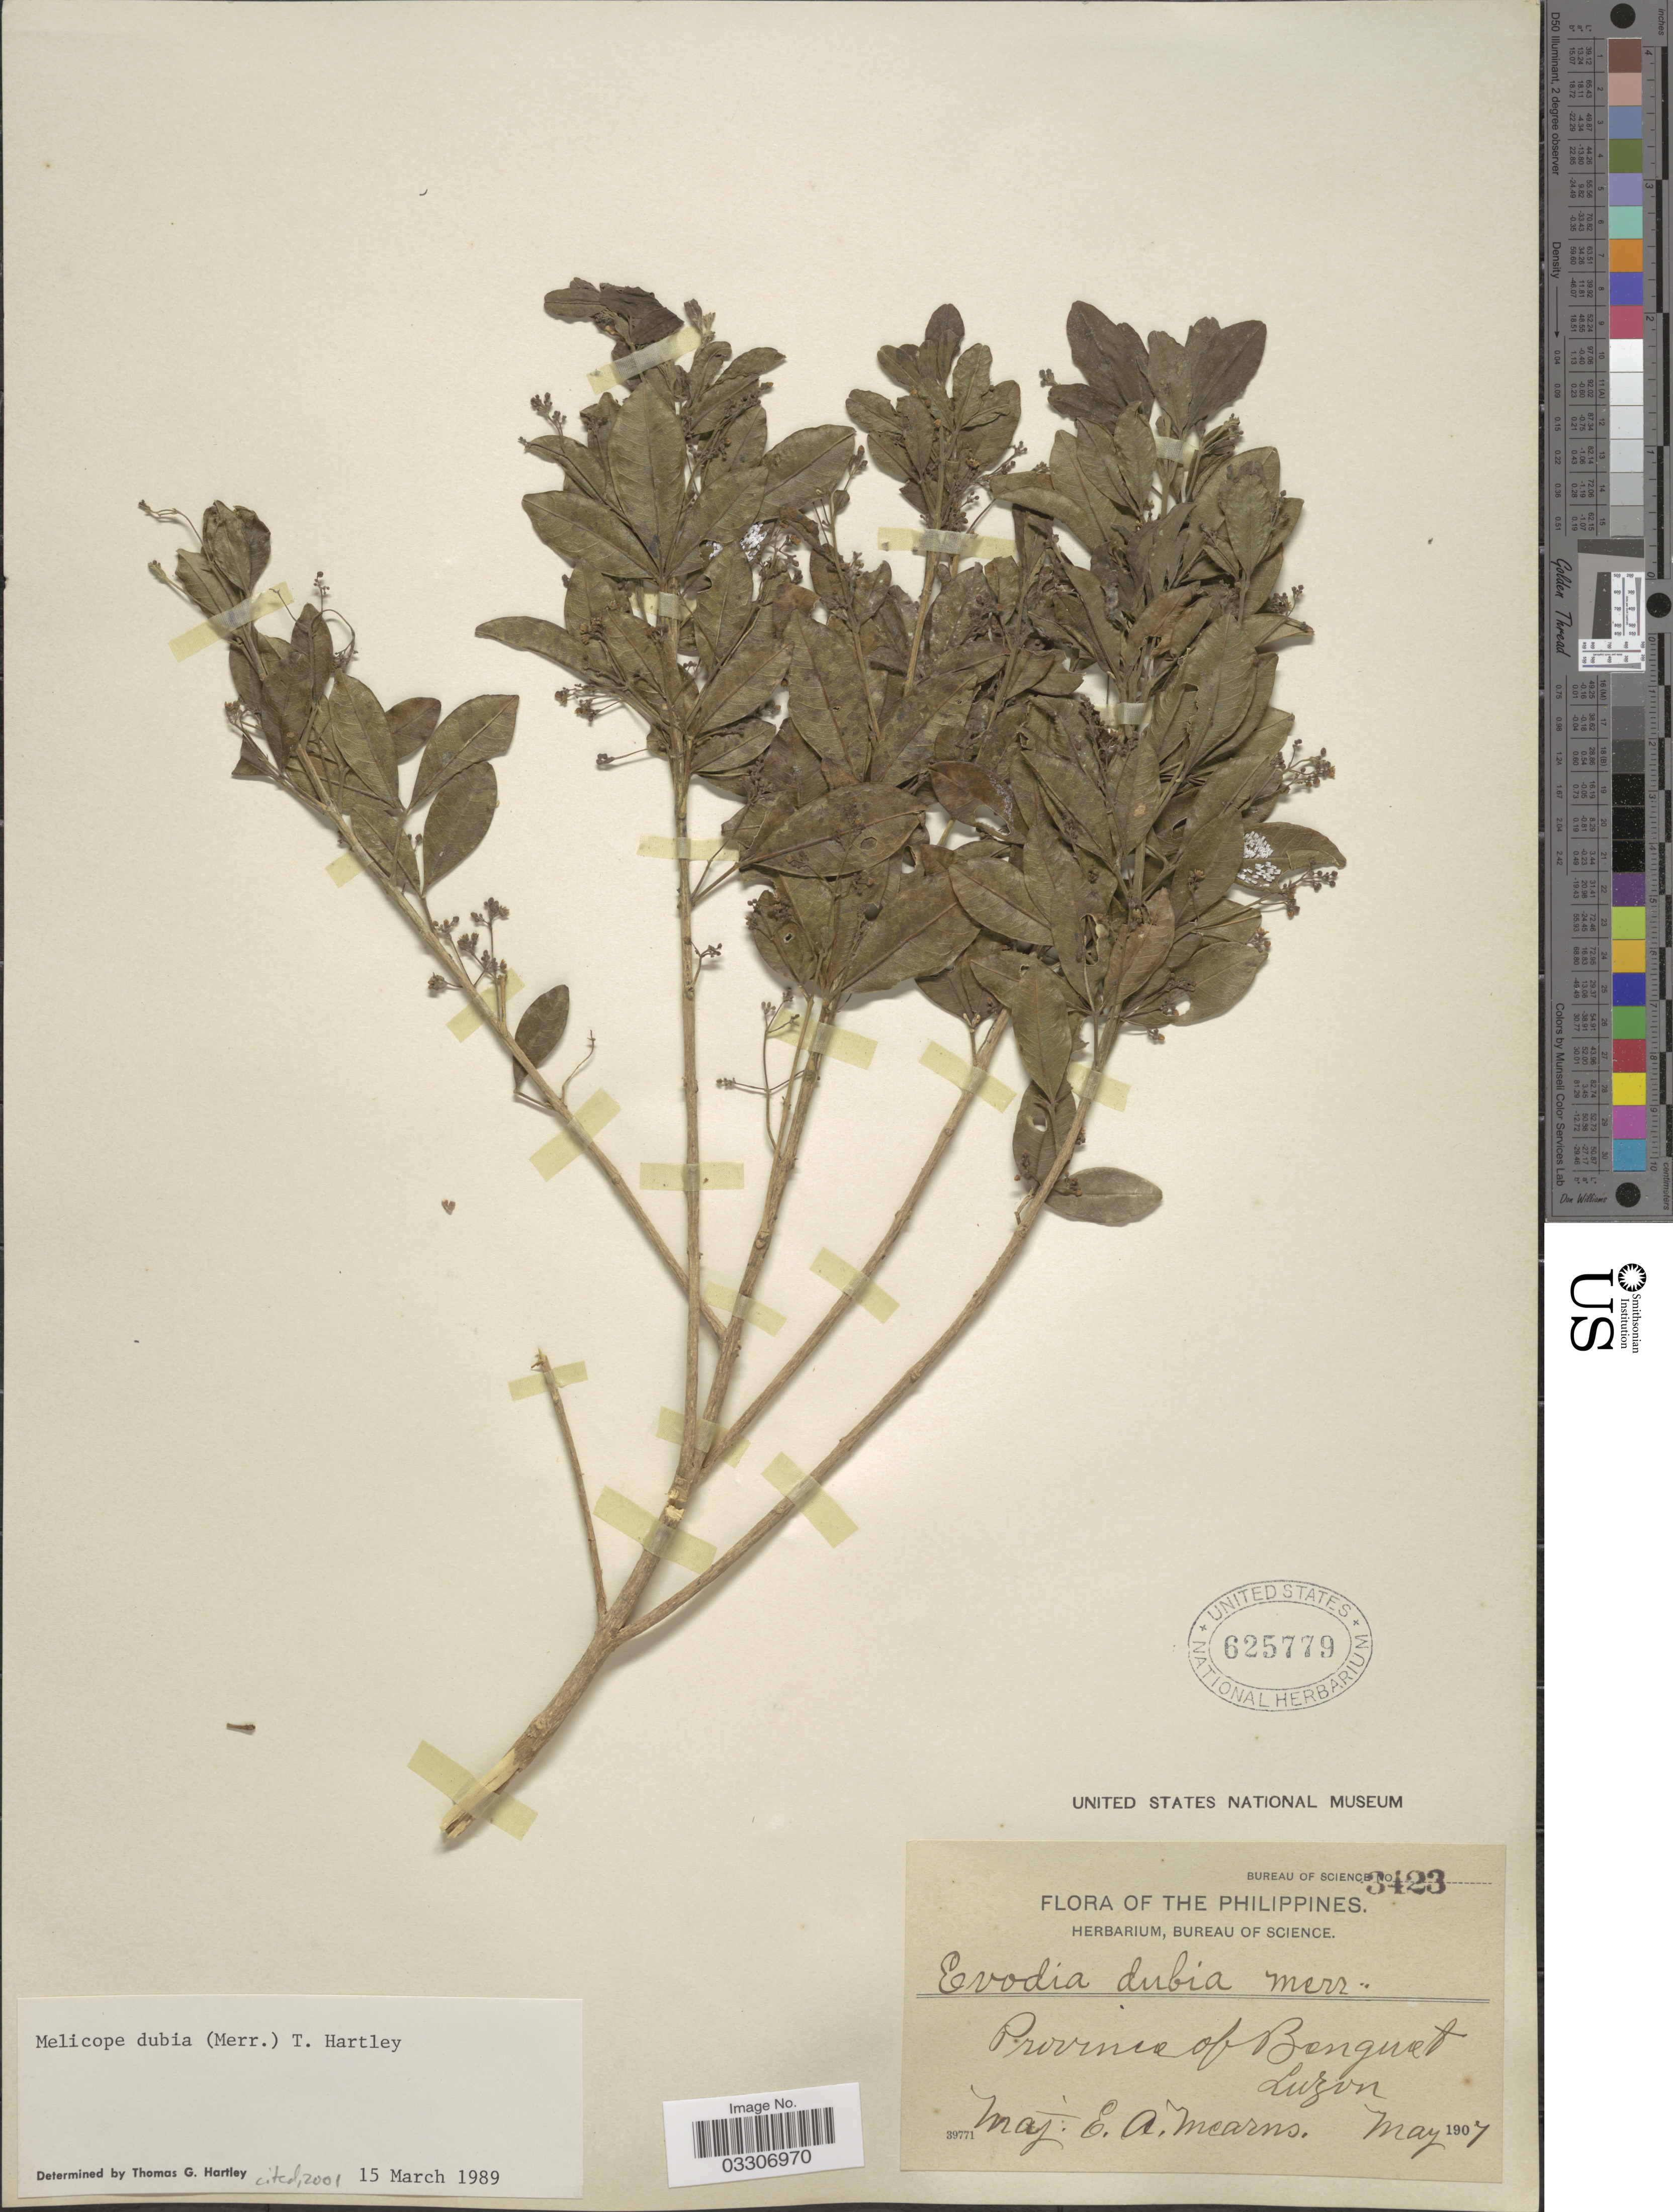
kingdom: Plantae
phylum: Tracheophyta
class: Magnoliopsida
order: Sapindales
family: Rutaceae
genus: Melicope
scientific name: Melicope dubia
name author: (Merr.) T.G. Hartley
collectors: E. A. Mearns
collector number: Bureau of Science 3423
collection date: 1907-05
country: Philippines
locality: Province of Benguet, Luzon.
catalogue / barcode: US 625779